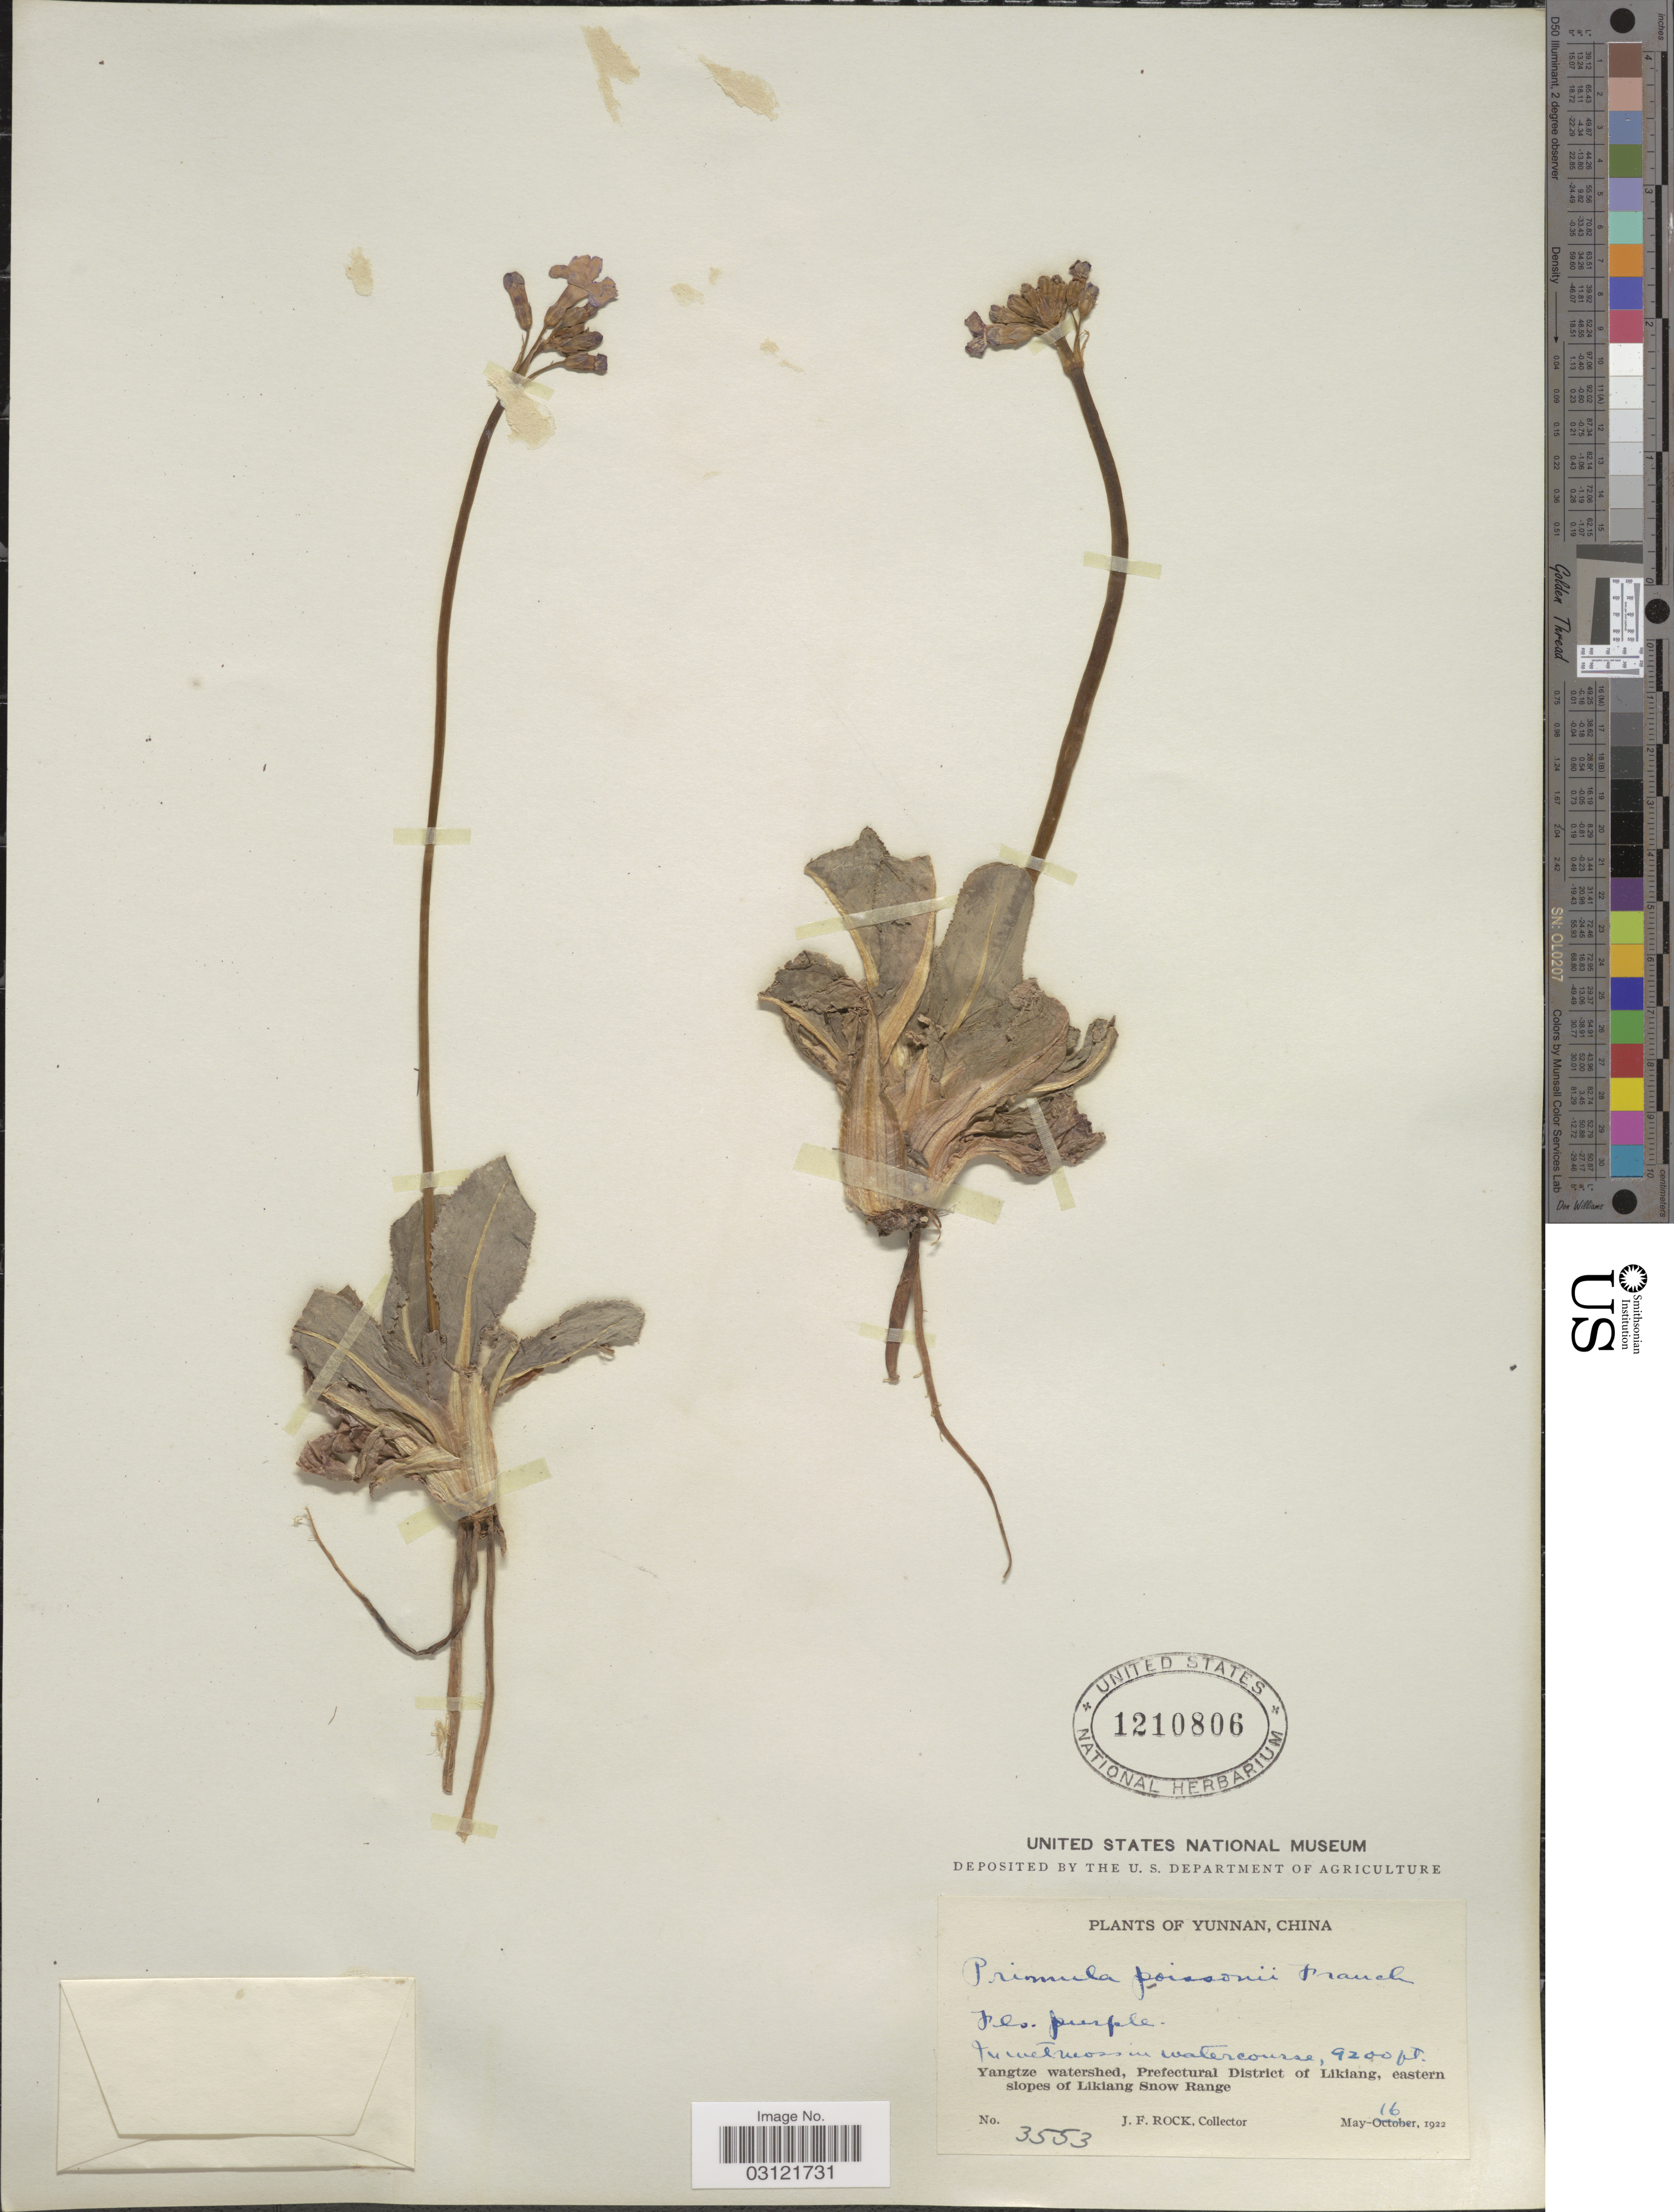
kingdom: Plantae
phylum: Tracheophyta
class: Magnoliopsida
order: Ericales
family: Primulaceae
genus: Primula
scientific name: Primula poissonii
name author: Franch.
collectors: J. Rock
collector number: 3553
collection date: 1922-05-16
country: China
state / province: Yunnan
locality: Yangtze watershed, Prefectural District of Likiang, eastern slopes of Likiang Snow Range.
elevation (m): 2804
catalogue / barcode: US 1210806